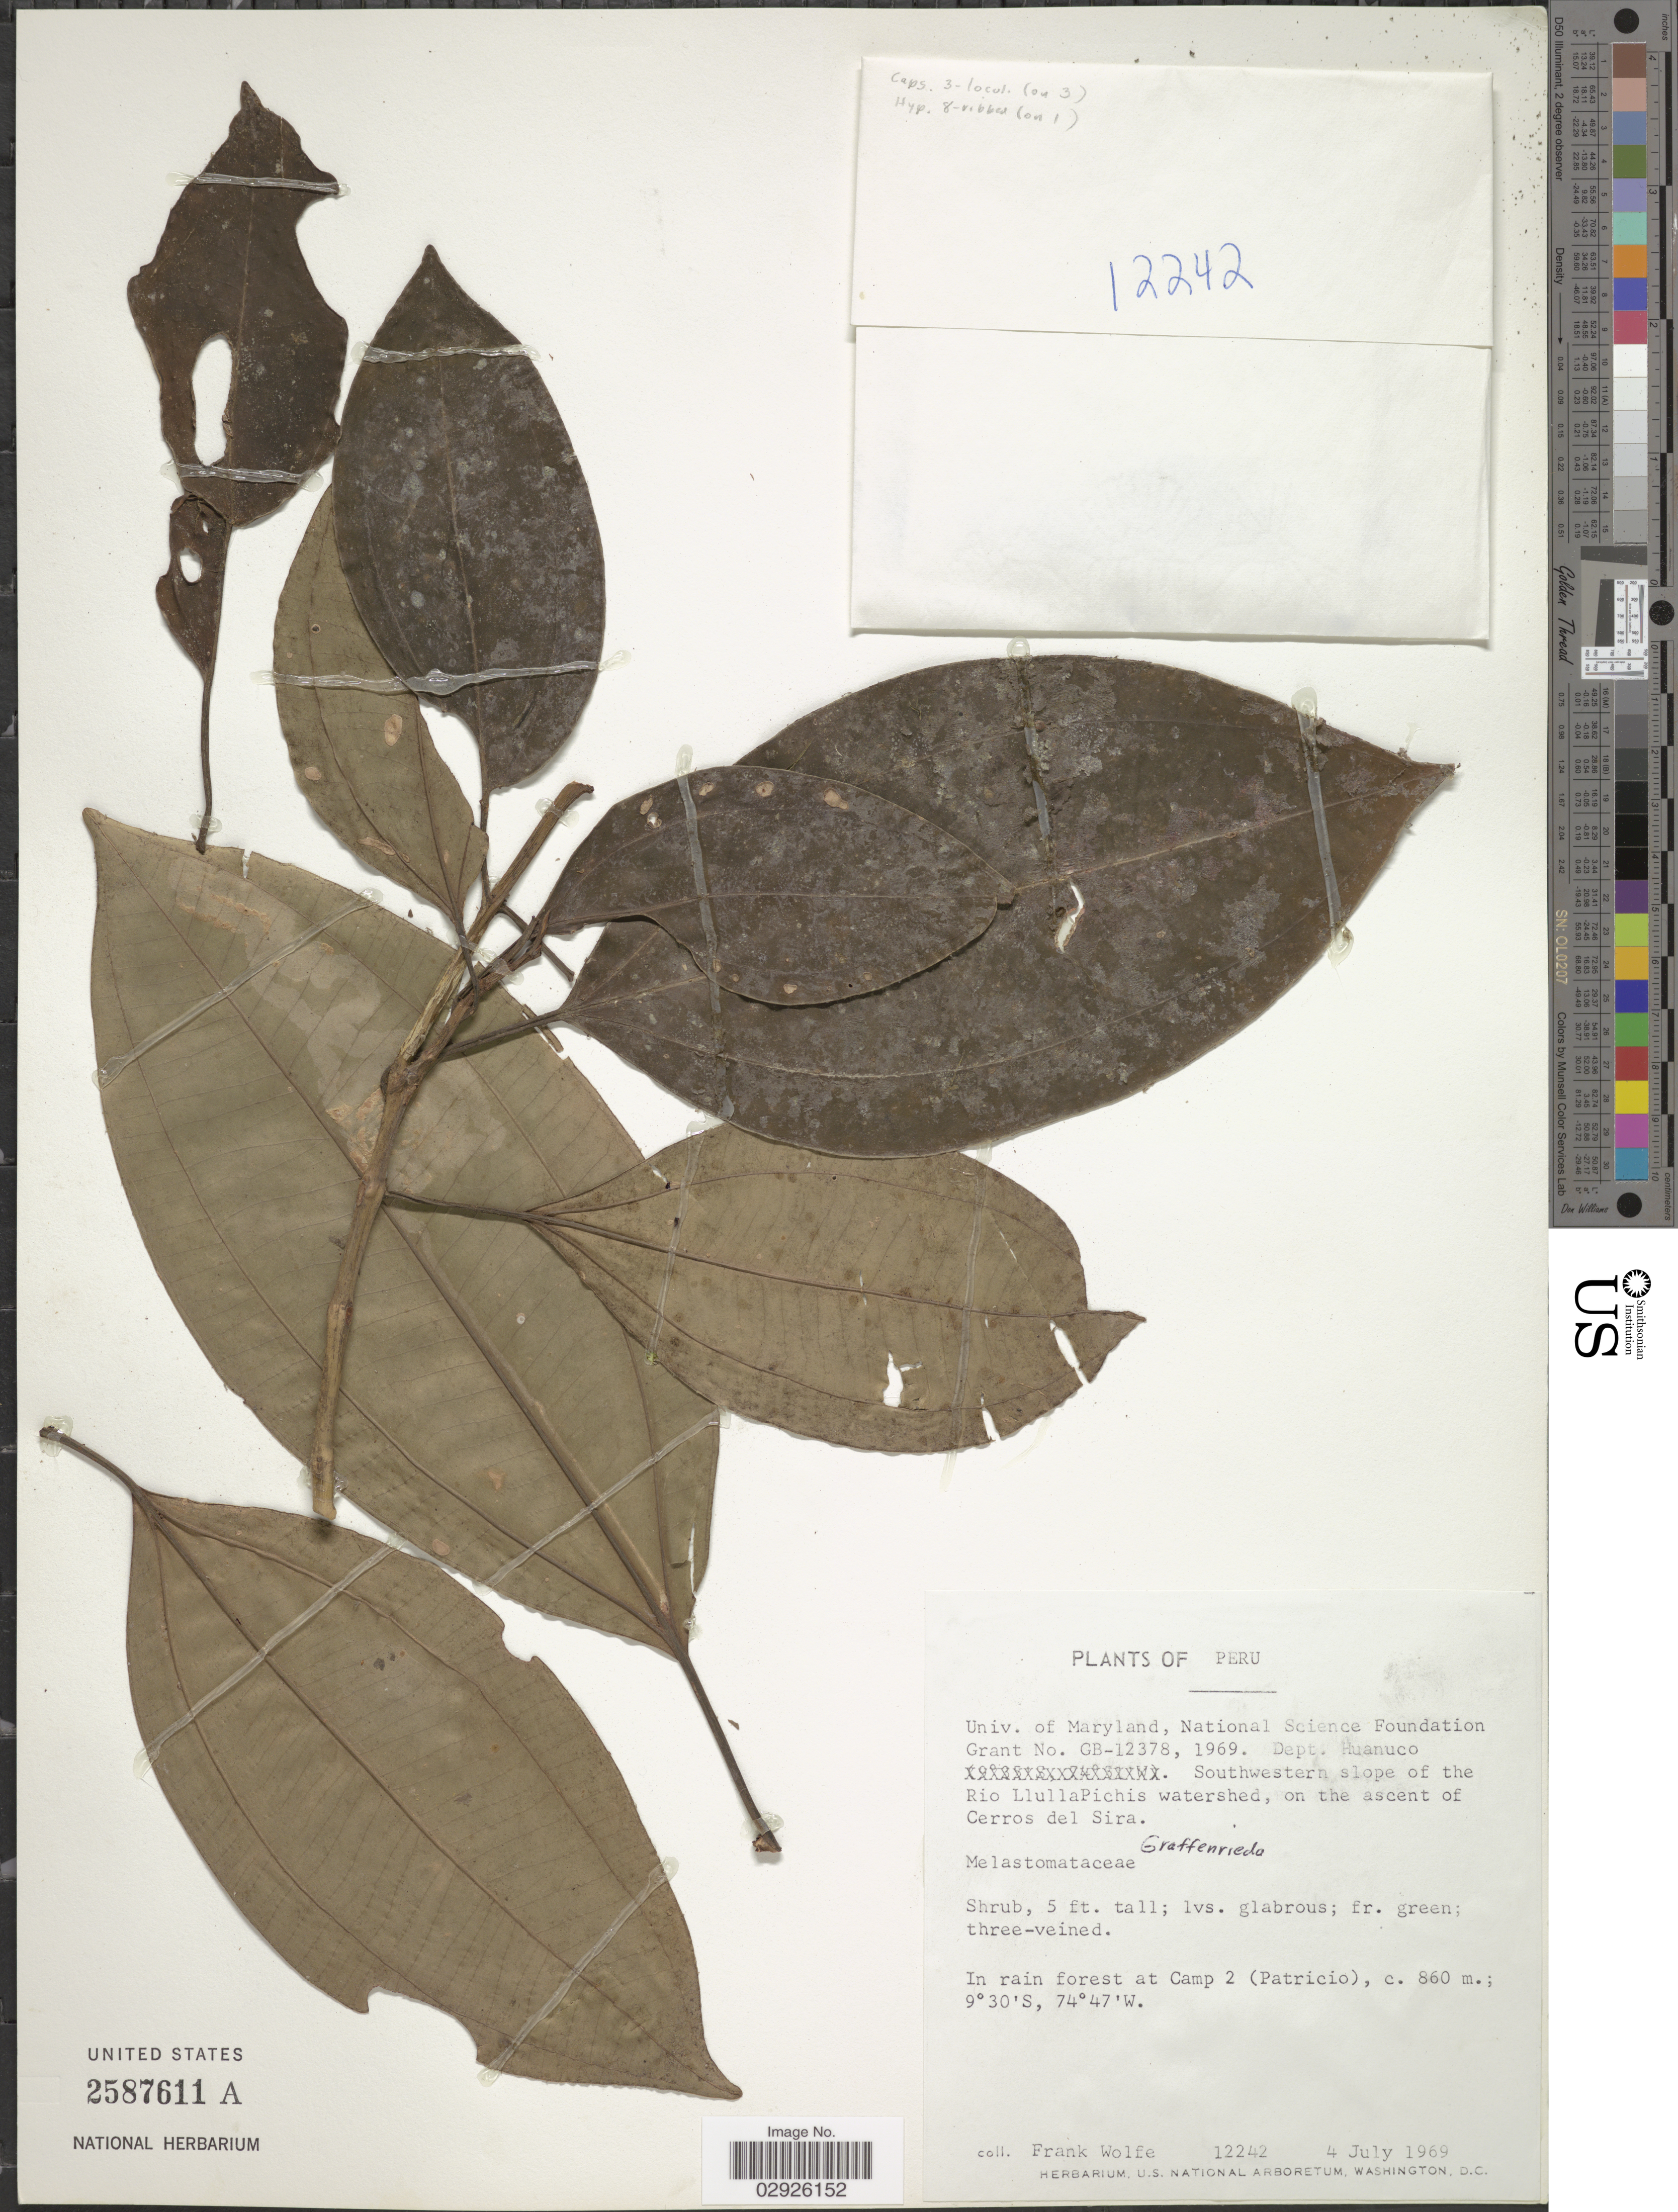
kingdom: Plantae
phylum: Tracheophyta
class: Magnoliopsida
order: Myrtales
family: Melastomataceae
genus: Graffenrieda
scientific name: Graffenrieda goldenbergii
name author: L.F. Lima et al.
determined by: Murillo, J. S.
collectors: F. Wolfe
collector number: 12242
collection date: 1969-07-04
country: Peru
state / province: Huánuco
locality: Dept. Huanuco. Rio LlullaPichis watershed, on the ascent of Cerros del Sira. In rain forest at Camp 2 (Patricio).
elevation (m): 860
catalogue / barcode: US 2587611A